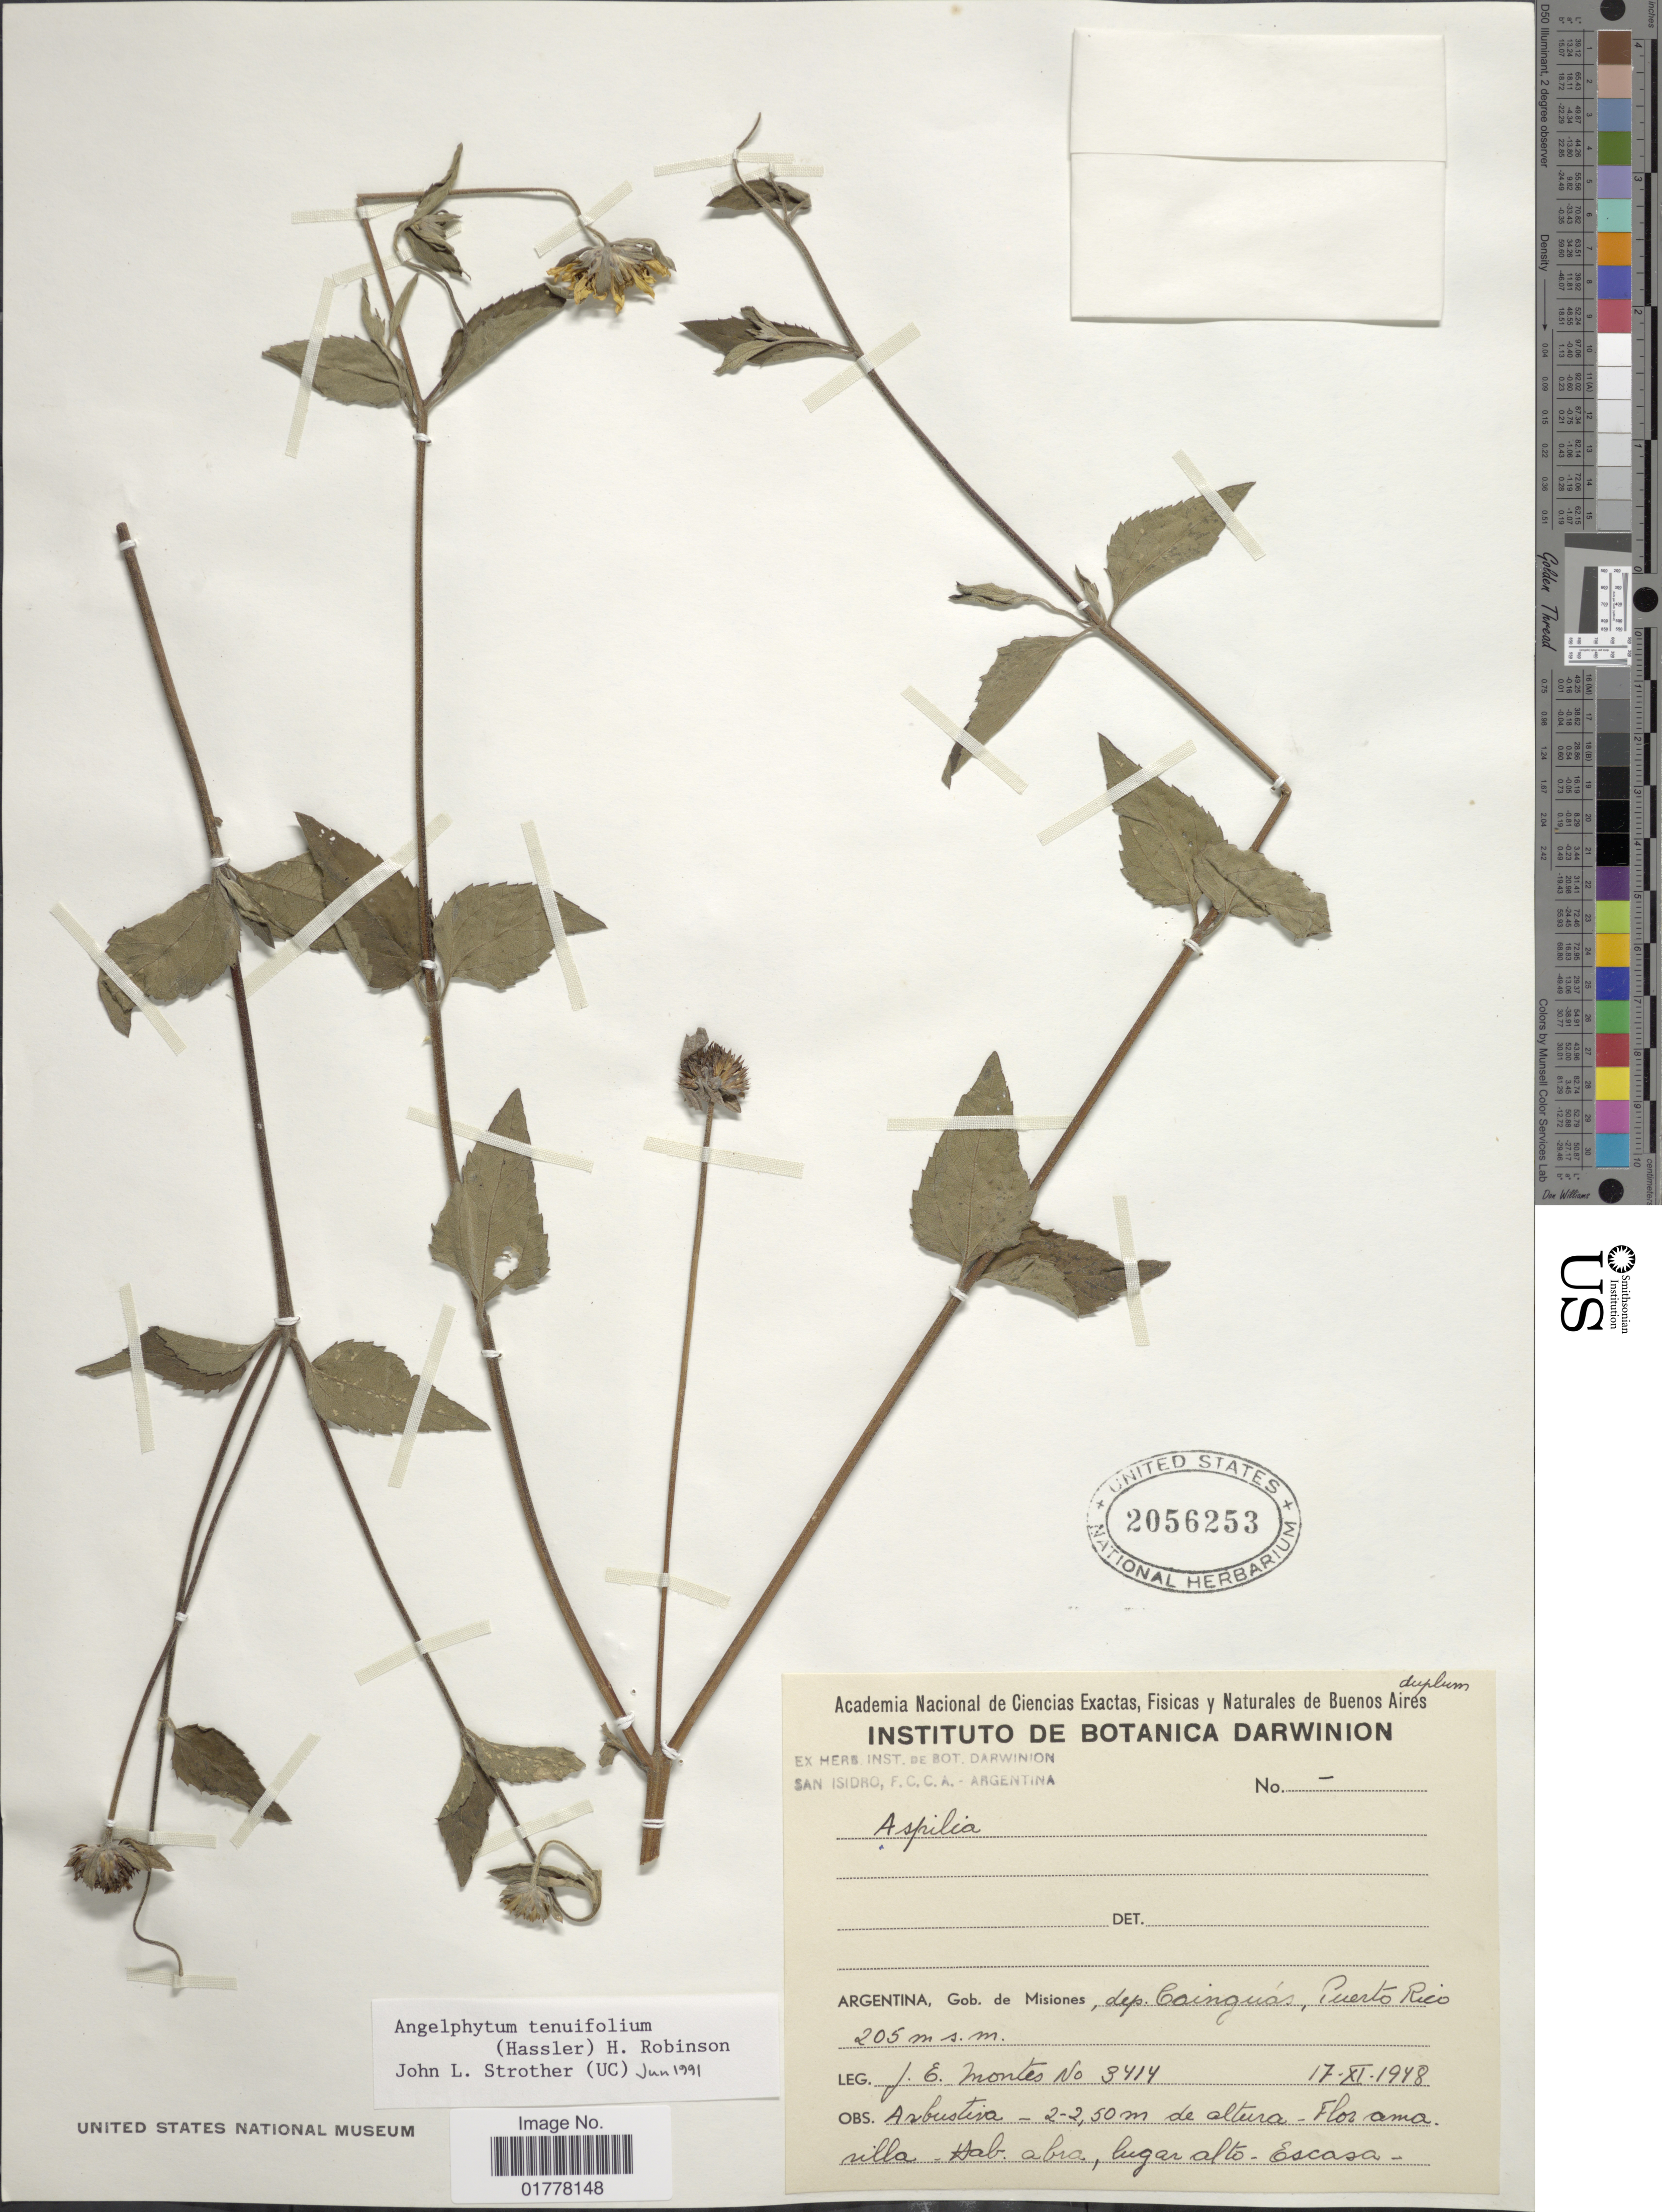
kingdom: Plantae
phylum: Tracheophyta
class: Magnoliopsida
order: Asterales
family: Asteraceae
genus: Angelphytum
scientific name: Angelphytum tenuifolia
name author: (Hassl.) H. Rob.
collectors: J. E. Montes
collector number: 3414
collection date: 1948-11-17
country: Argentina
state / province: Misiones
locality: Argentina, Gob. de Misiones, dep. Cainguás, Puerto Rico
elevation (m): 205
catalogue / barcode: US 2056253